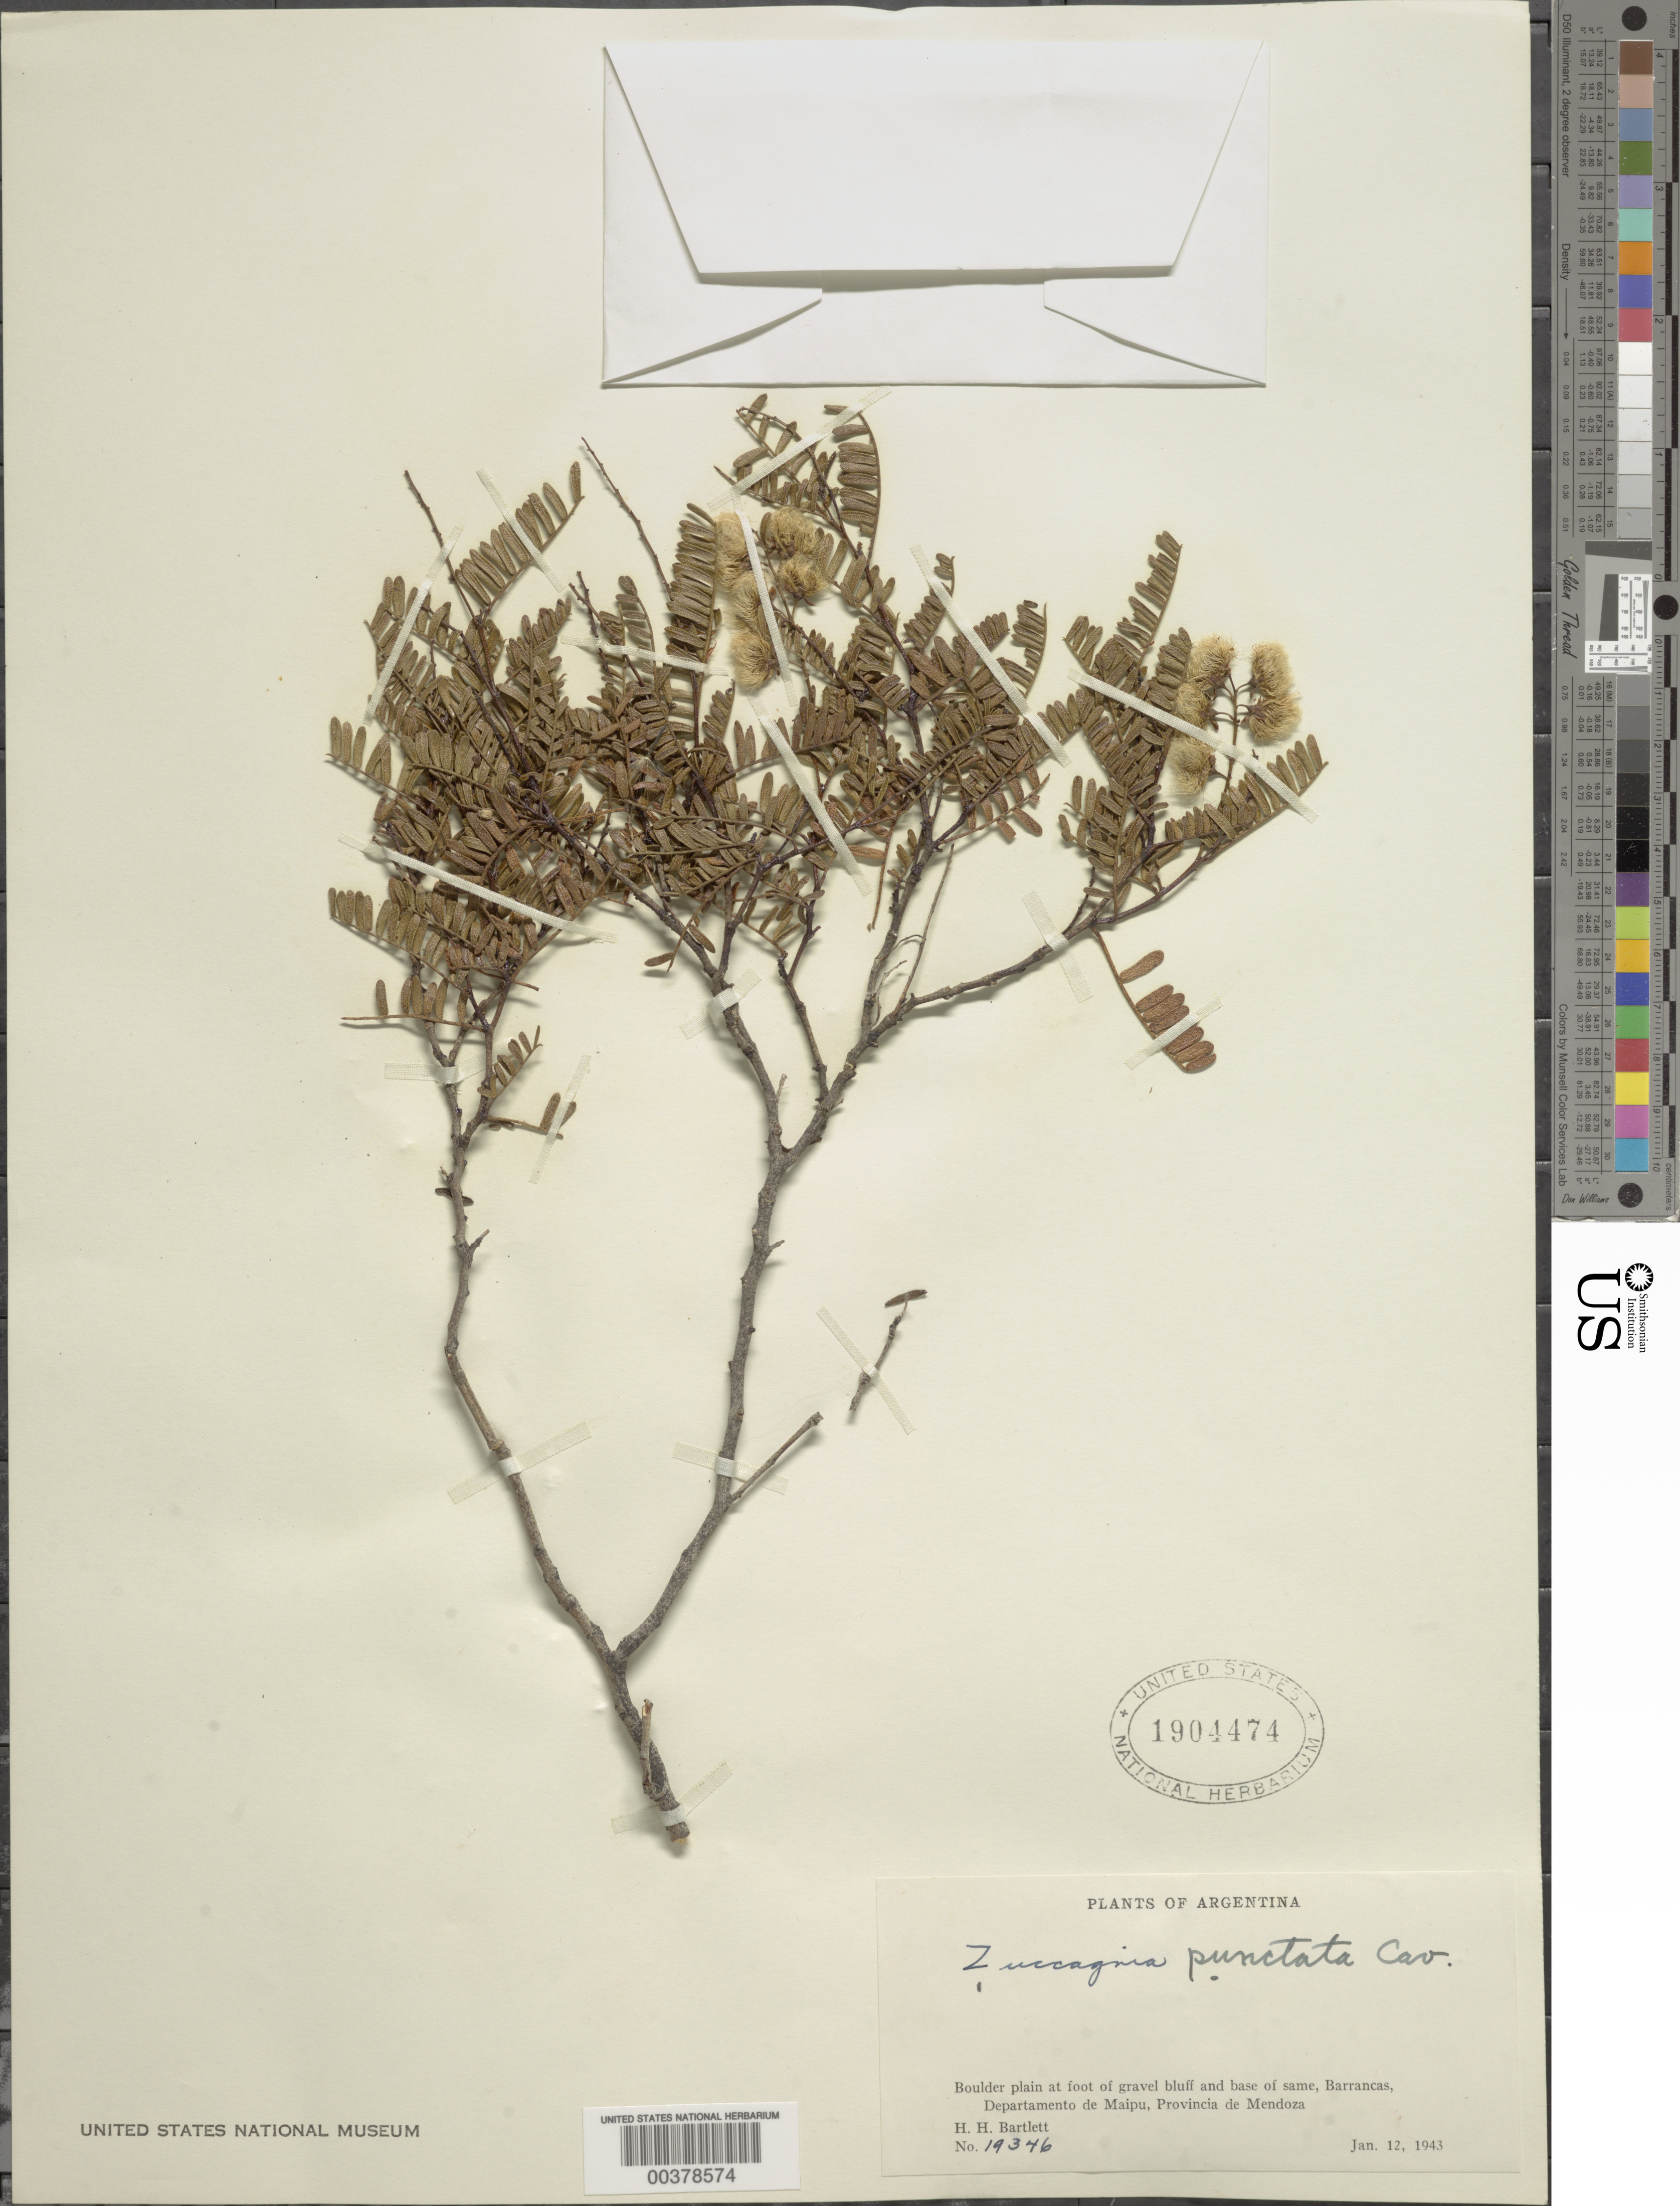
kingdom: Plantae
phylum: Tracheophyta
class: Magnoliopsida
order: Fabales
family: Fabaceae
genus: Zuccagnia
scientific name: Zuccagnia punctata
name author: Cav.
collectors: H. H. Bartlett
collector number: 19346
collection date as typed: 12 Jan 1943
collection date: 1943-01-12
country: Argentina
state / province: Mendoza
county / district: Maipú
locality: Barrancas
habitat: Boulder plain at foot of gravel bluff and base of same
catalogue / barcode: US 1904474